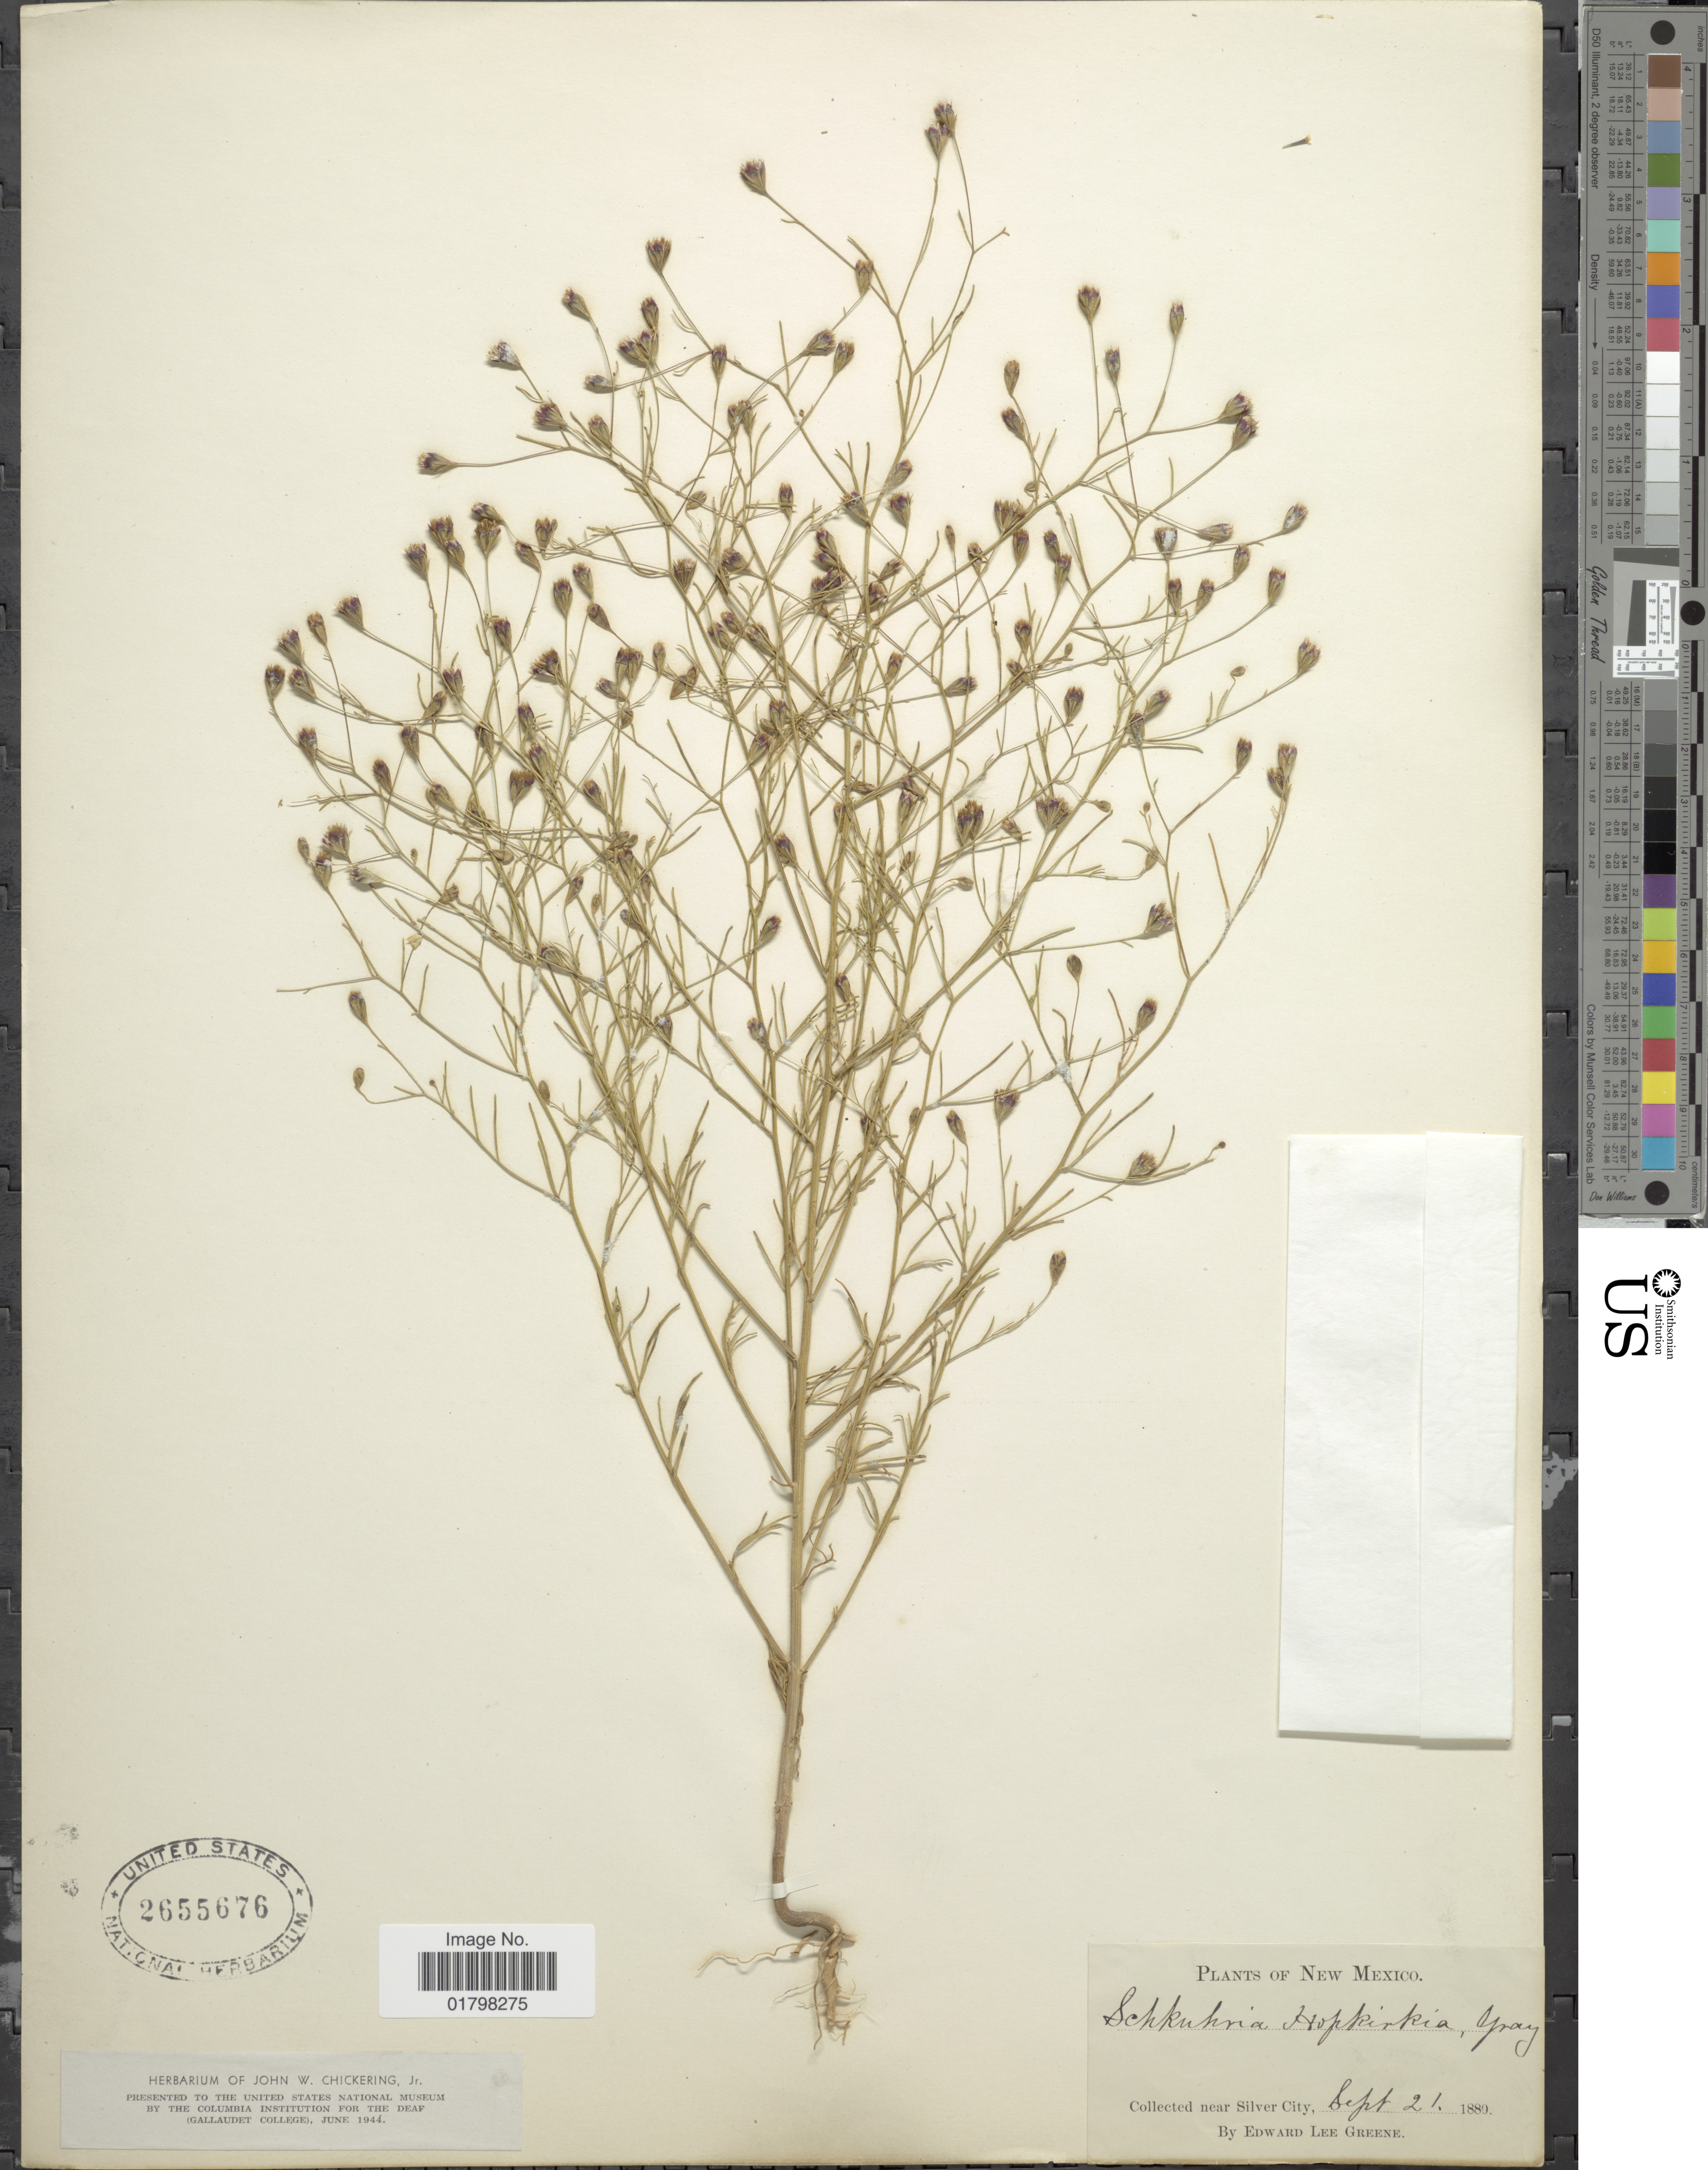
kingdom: Plantae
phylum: Tracheophyta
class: Magnoliopsida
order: Asterales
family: Asteraceae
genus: Schkuhria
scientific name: Schkuhria hopkiskia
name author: A. Gray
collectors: E. L. Greene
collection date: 1880-09-21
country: United States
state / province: New Mexico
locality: Near Silver City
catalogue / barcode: US 2655676